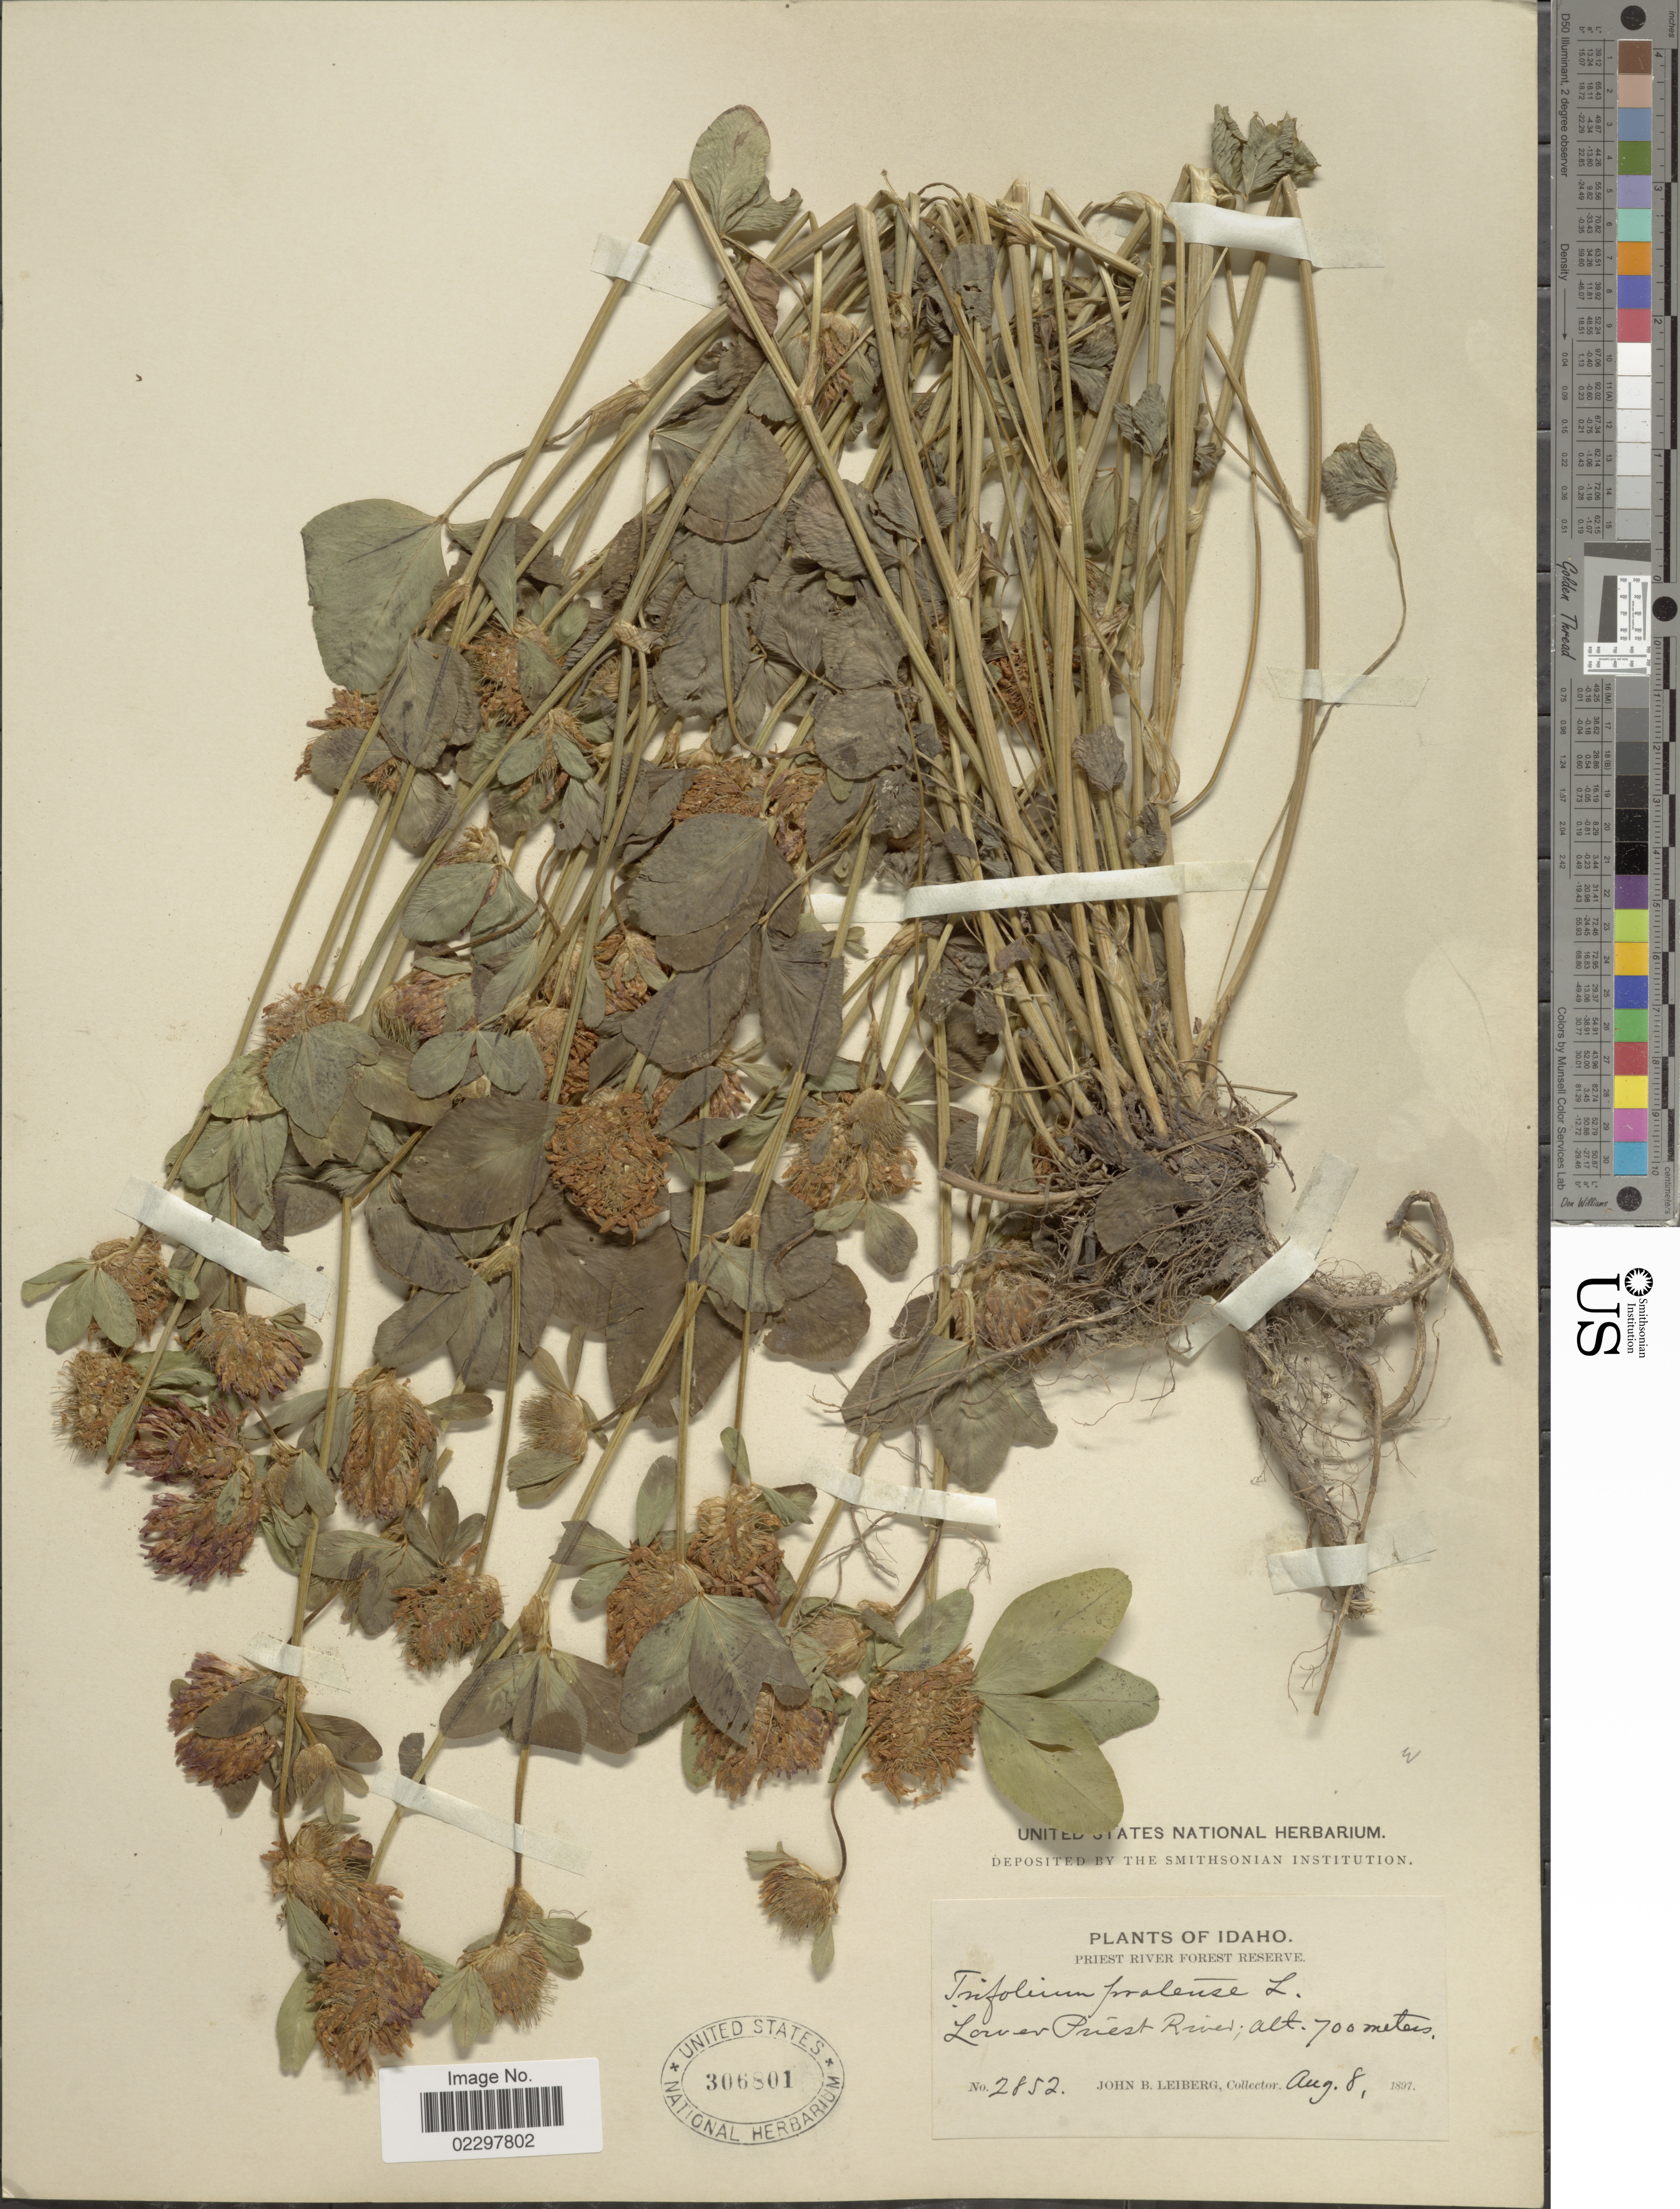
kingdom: Plantae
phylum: Tracheophyta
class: Magnoliopsida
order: Fabales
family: Fabaceae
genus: Trifolium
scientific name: Trifolium pratense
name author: L.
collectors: J. B. Leiberg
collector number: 2852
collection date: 1897-08-08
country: United States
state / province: Idaho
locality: Lower Priest River, Priest River Forest Reserve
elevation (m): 700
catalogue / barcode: US 306801